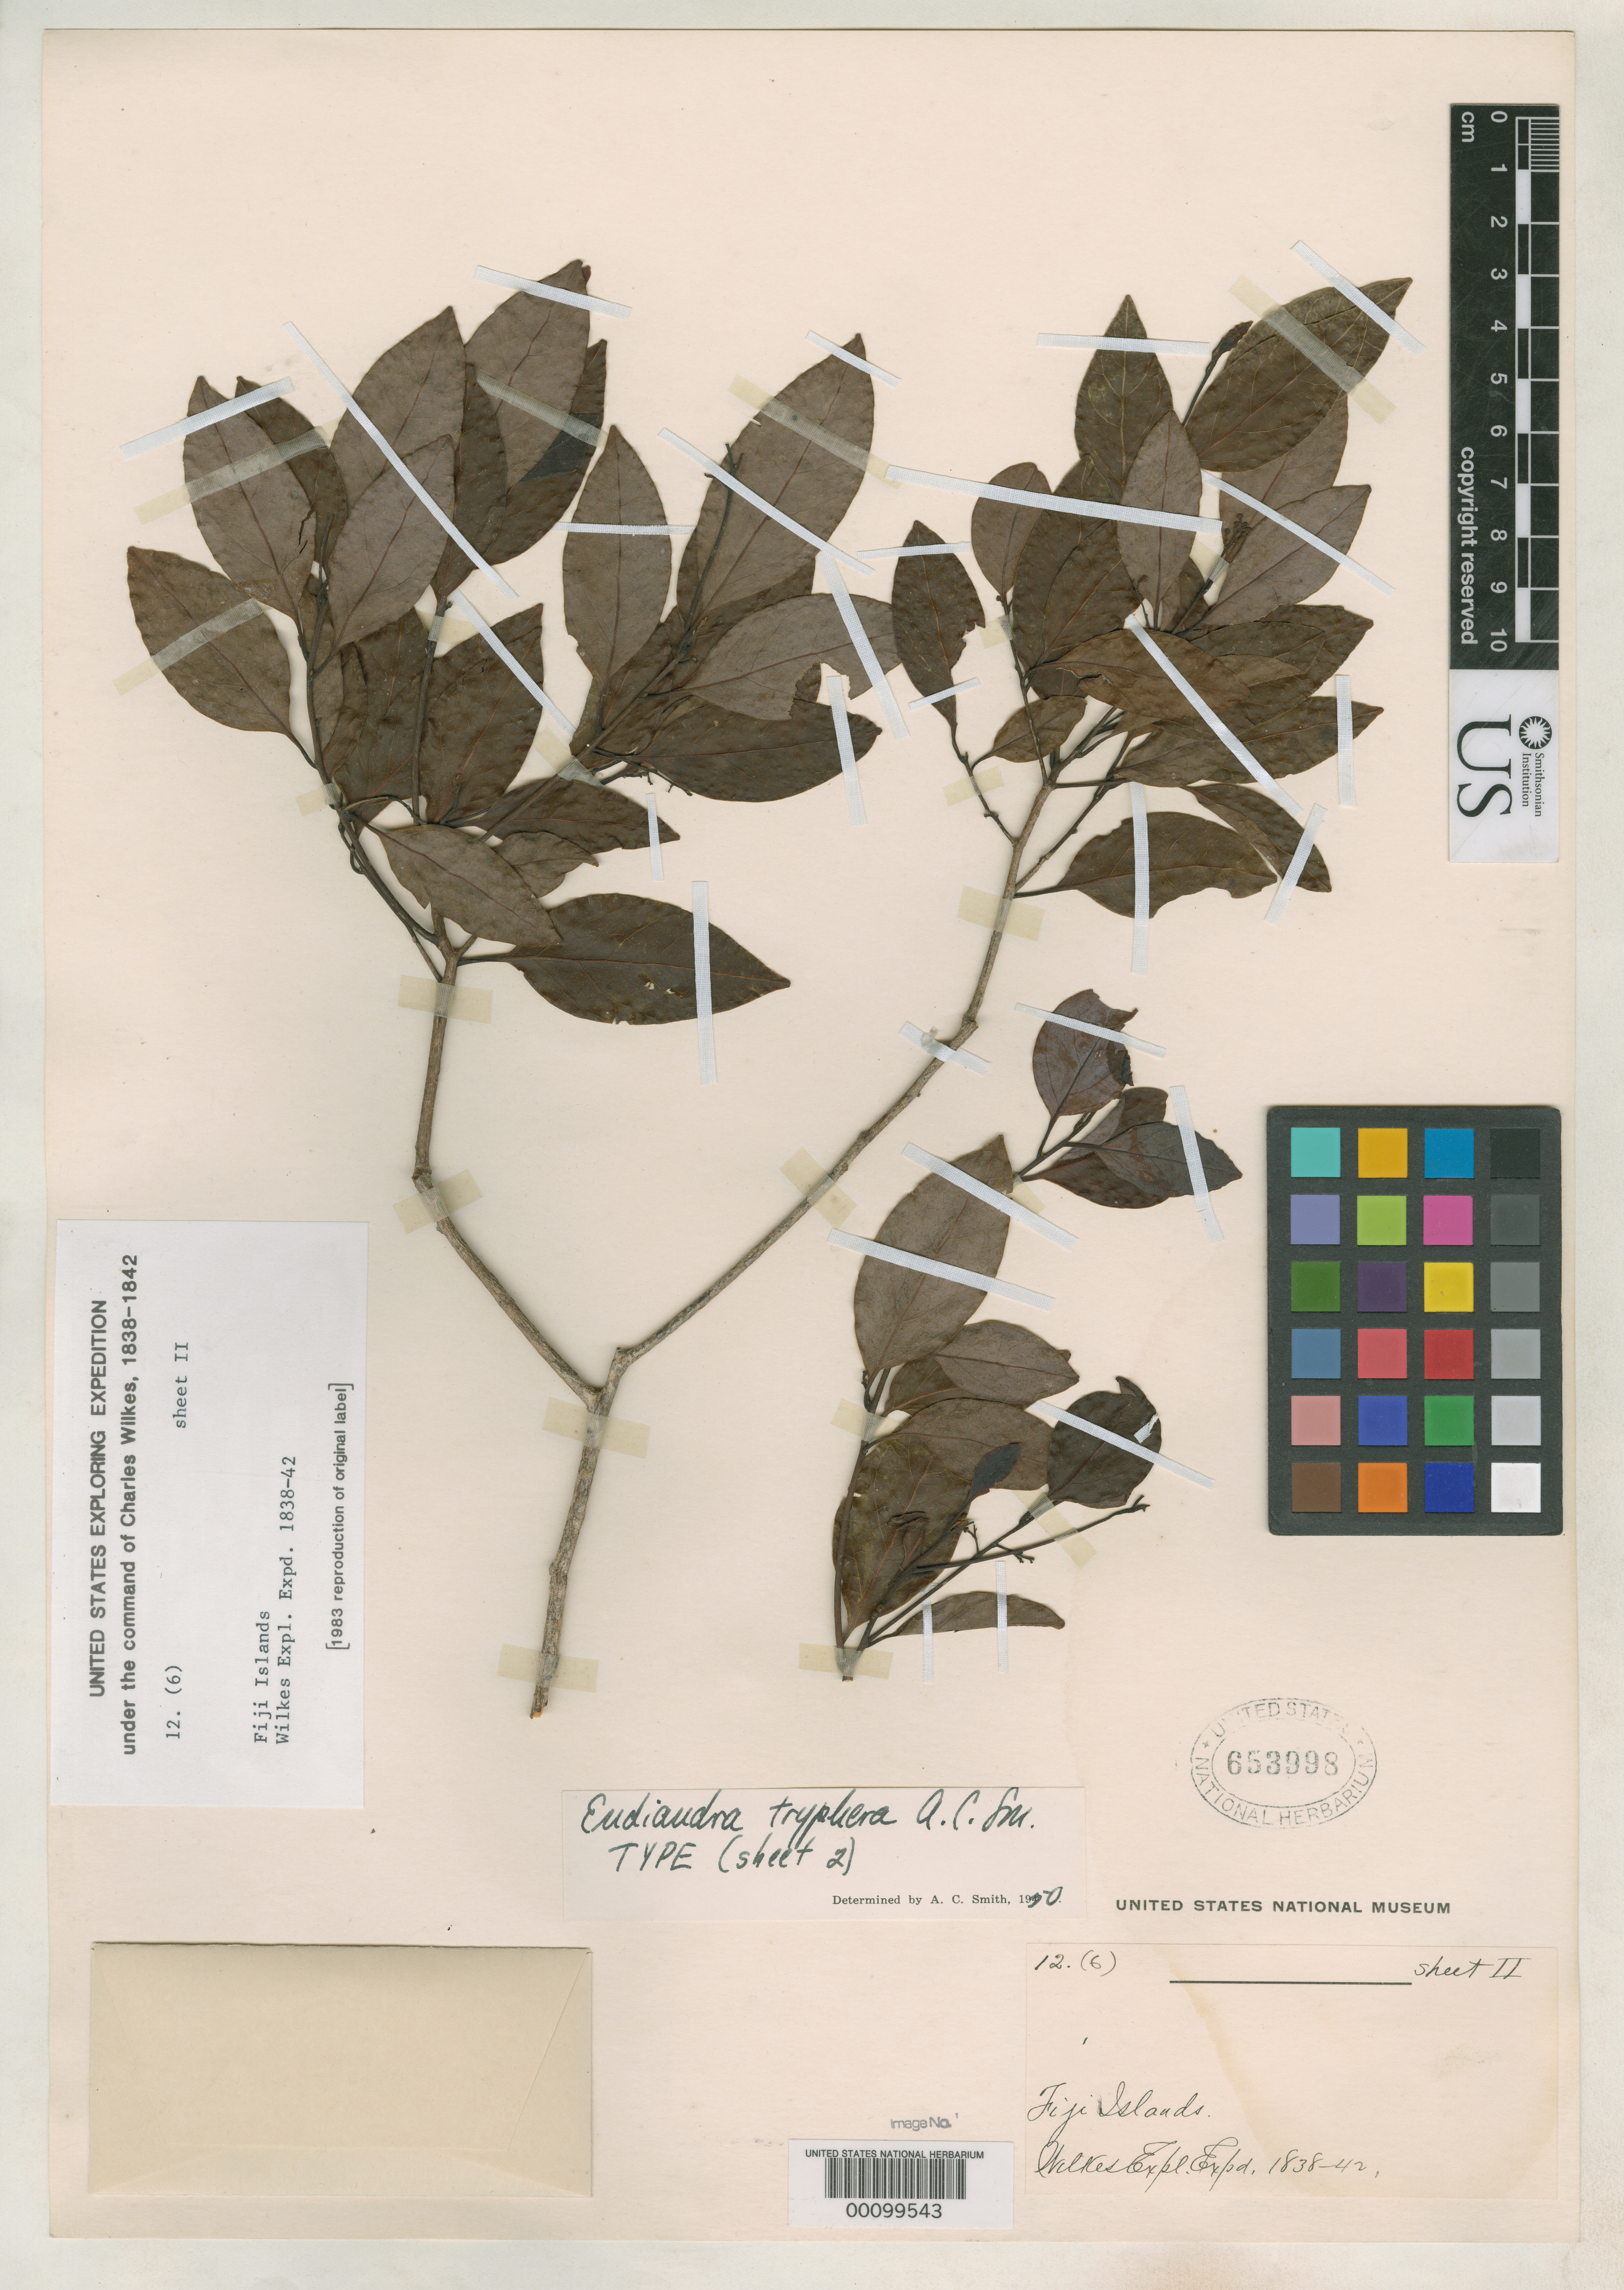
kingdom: Plantae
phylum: Tracheophyta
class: Magnoliopsida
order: Laurales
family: Lauraceae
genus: Endiandra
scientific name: Endiandra tryphera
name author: A.C. Sm.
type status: Holotype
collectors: Wilkes Explor. Exped.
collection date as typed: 1838 to -- --- 1842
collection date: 1838/1842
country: Fiji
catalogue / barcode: US 653998